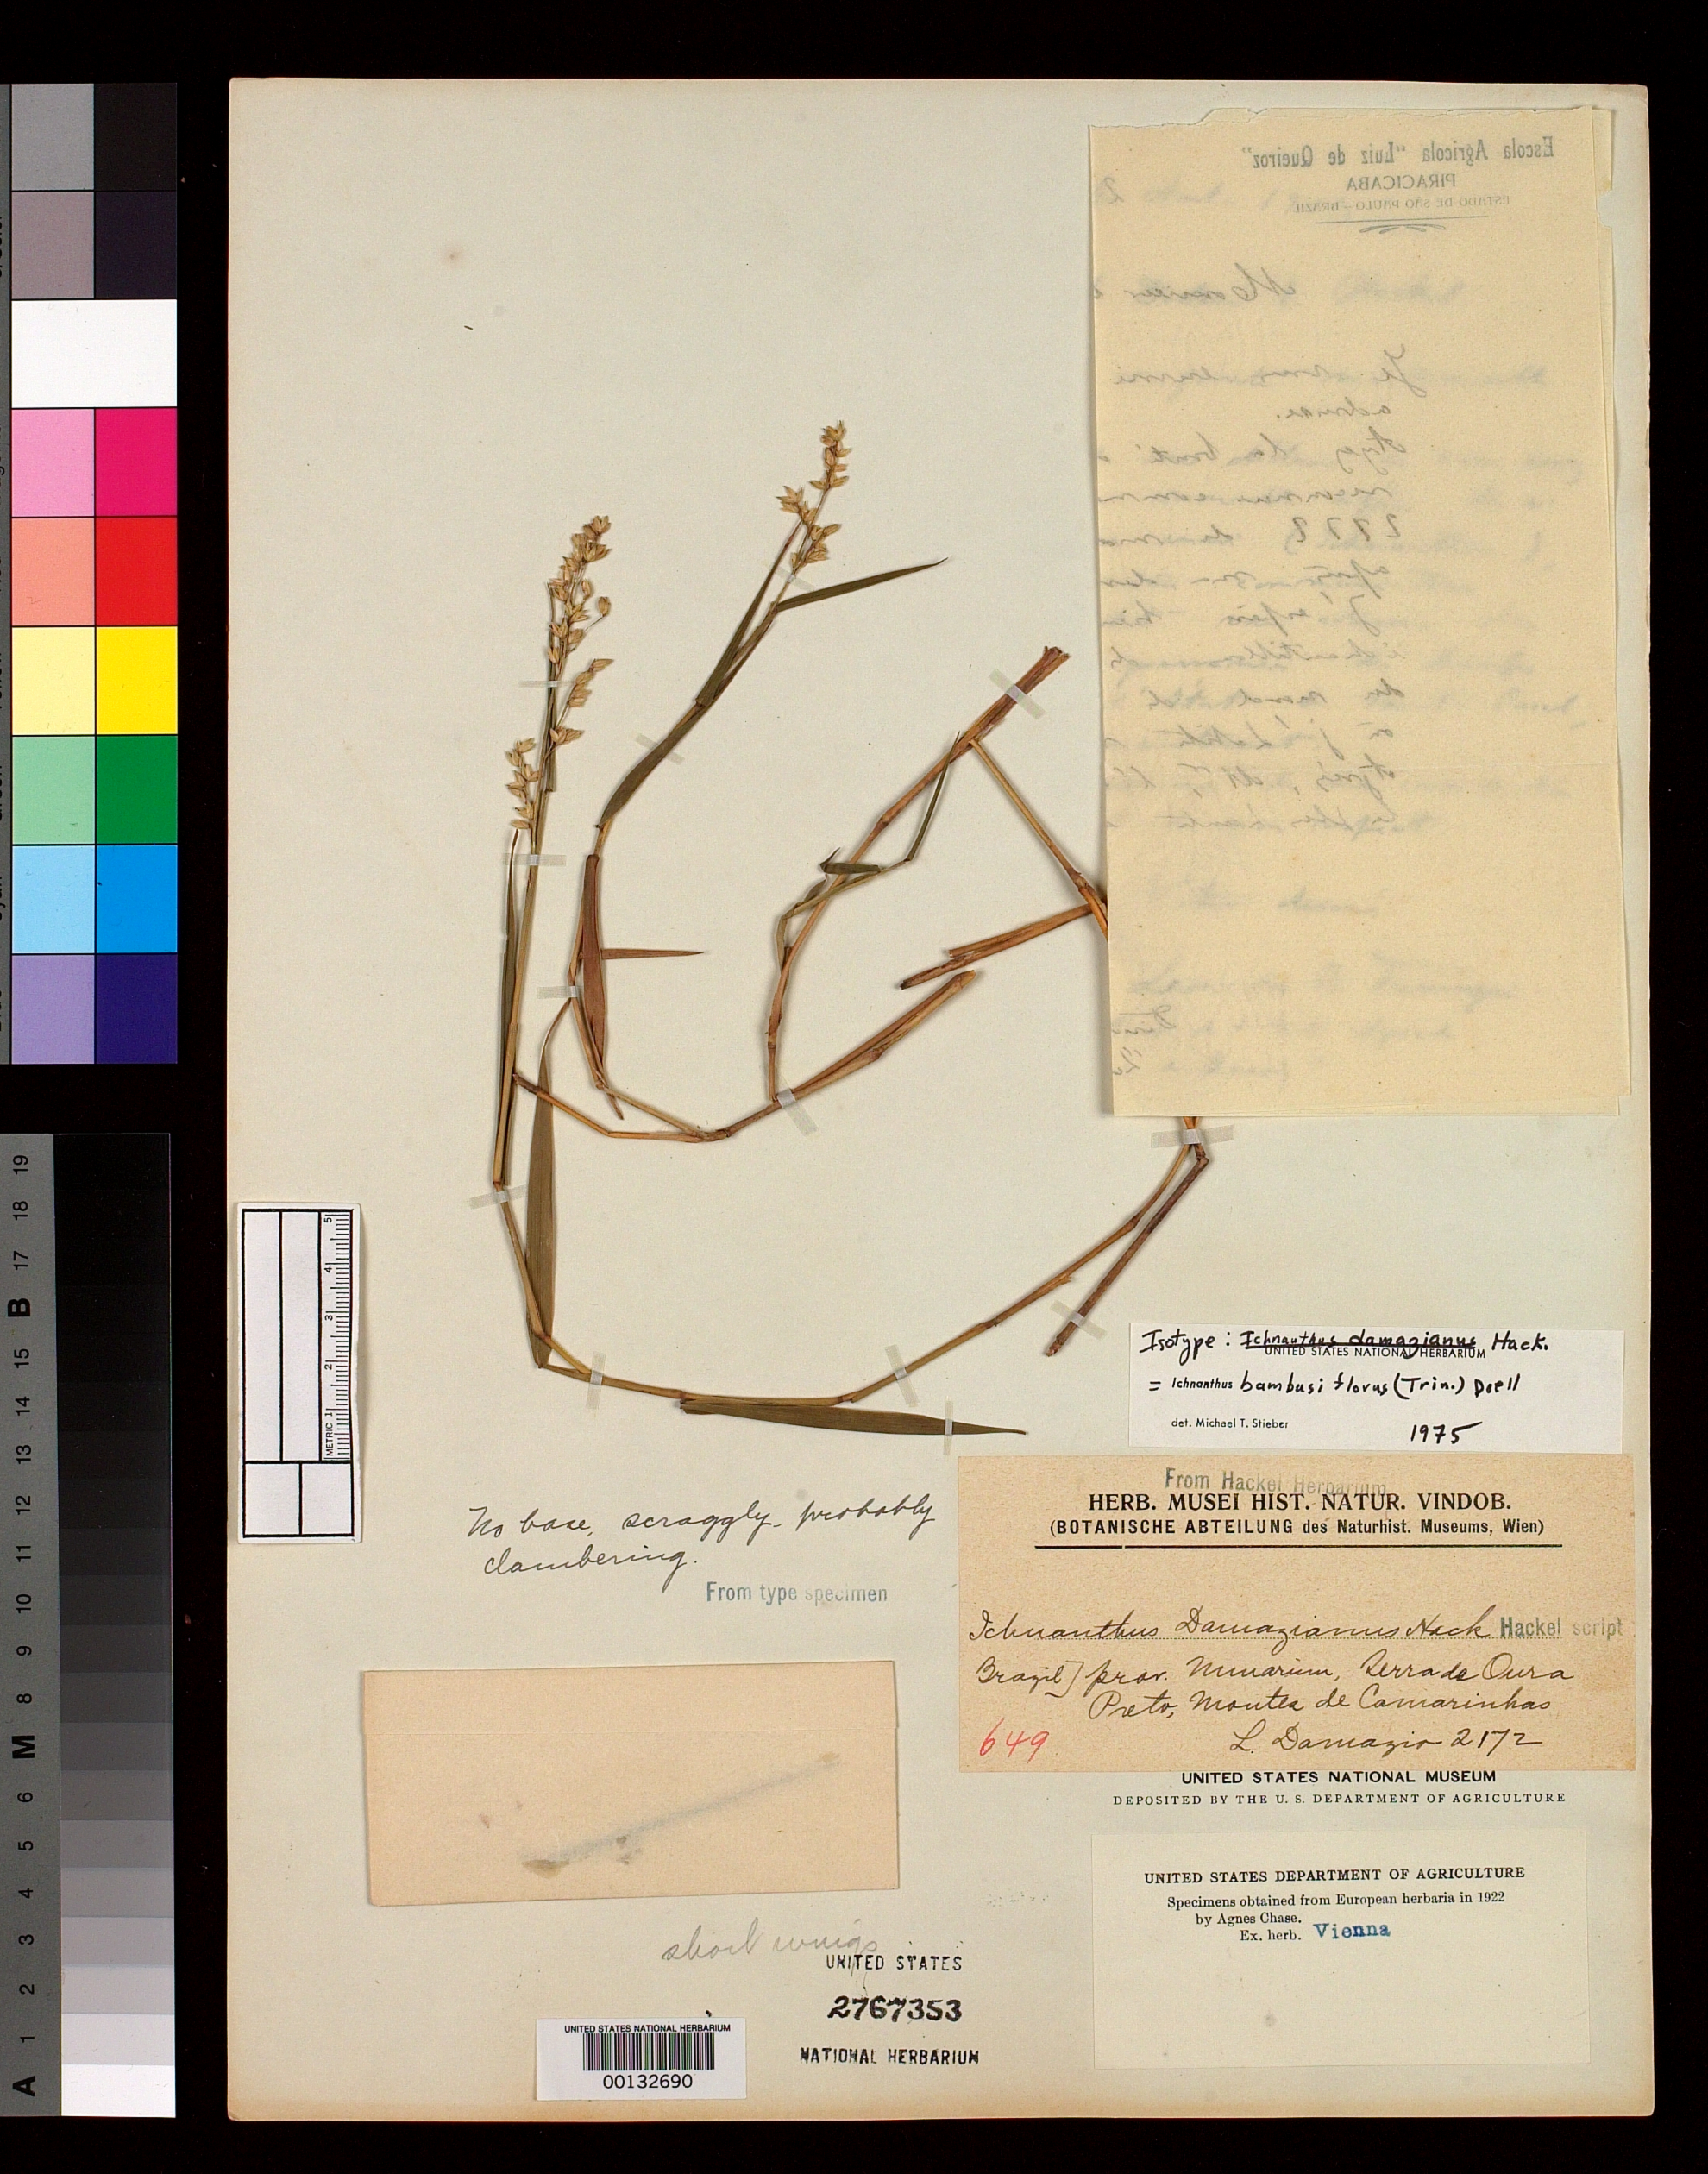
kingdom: Plantae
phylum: Tracheophyta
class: Liliopsida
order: Poales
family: Poaceae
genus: Ichnanthus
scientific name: Ichnanthus damazianus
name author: Hack.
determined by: Stieber, M. T.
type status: Isotype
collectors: L. Damazio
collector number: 2172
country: Brazil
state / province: Minas Gerais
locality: Prov. Minarum, Serra de Oura Preto, Montes de Camarinha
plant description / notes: ex herb. Vienna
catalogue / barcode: US 2767353